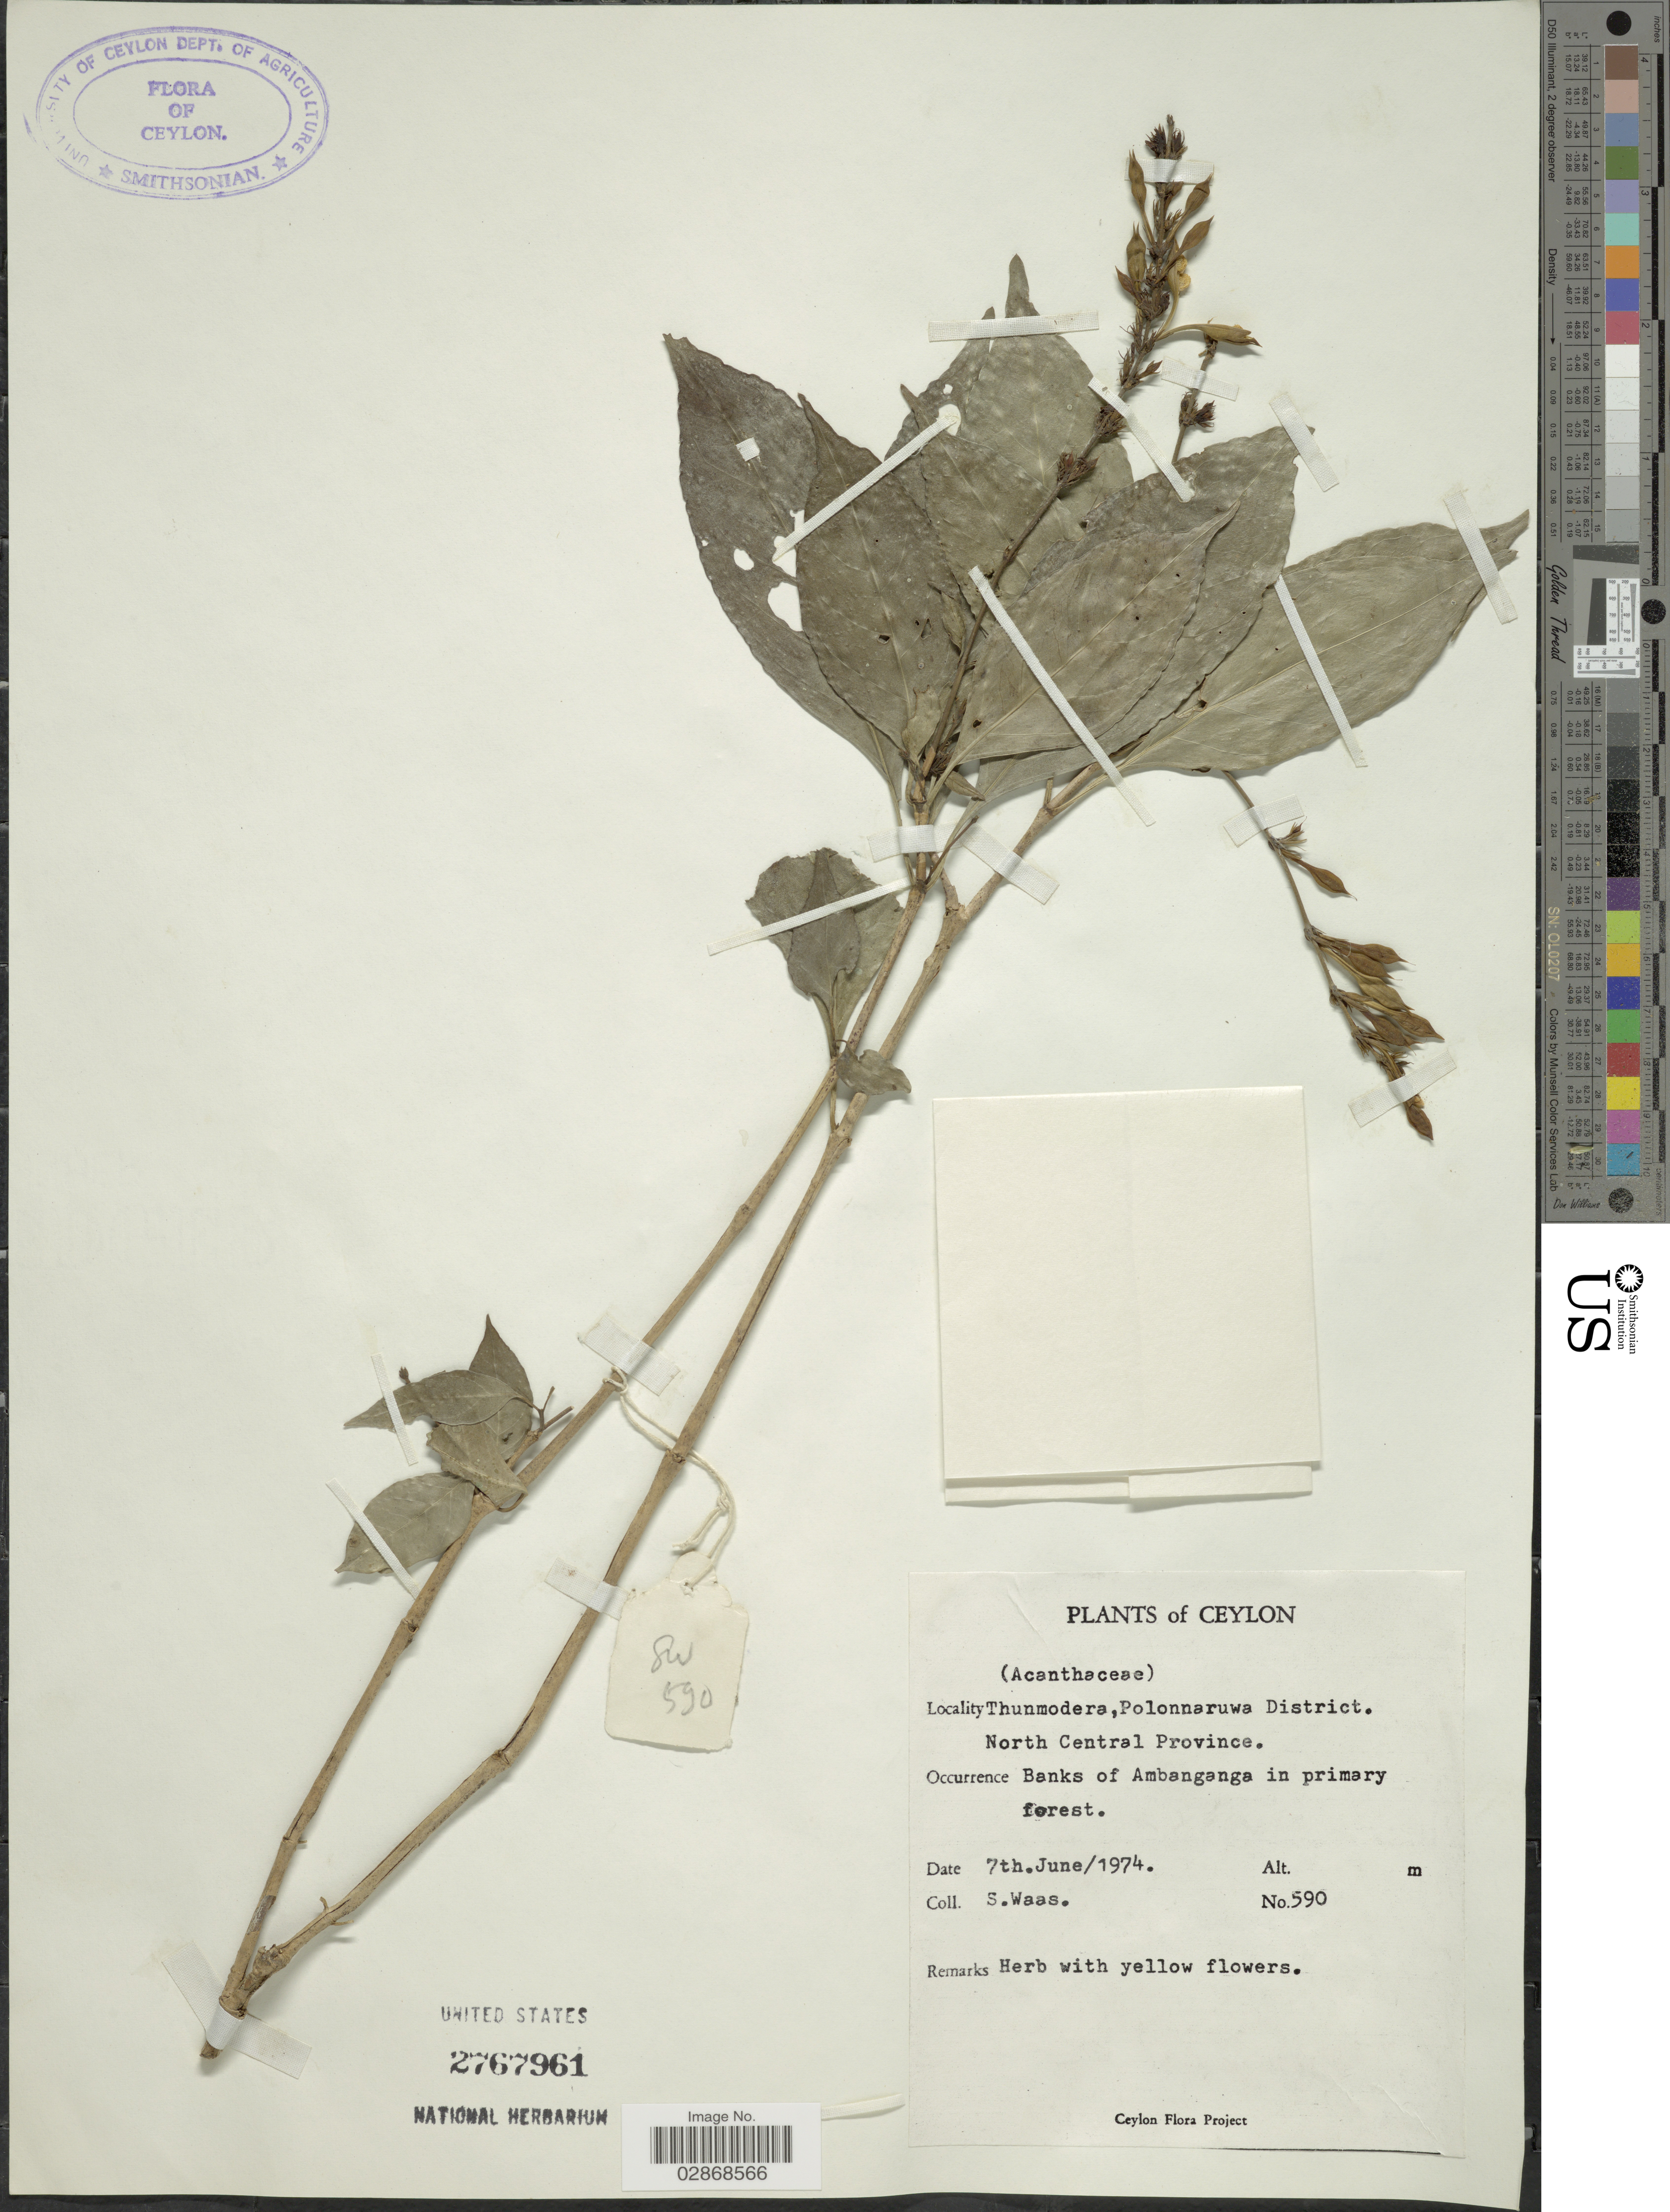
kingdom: Plantae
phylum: Tracheophyta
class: Magnoliopsida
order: Lamiales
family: Acanthaceae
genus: Asystasia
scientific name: Asystasia chelonoides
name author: Nees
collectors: S. Waas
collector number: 590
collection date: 1974-06-07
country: Sri Lanka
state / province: North Central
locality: Ceylon. Thunmodera, Polonnaruwa District. Banks of Ambanganga.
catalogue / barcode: US 2767961